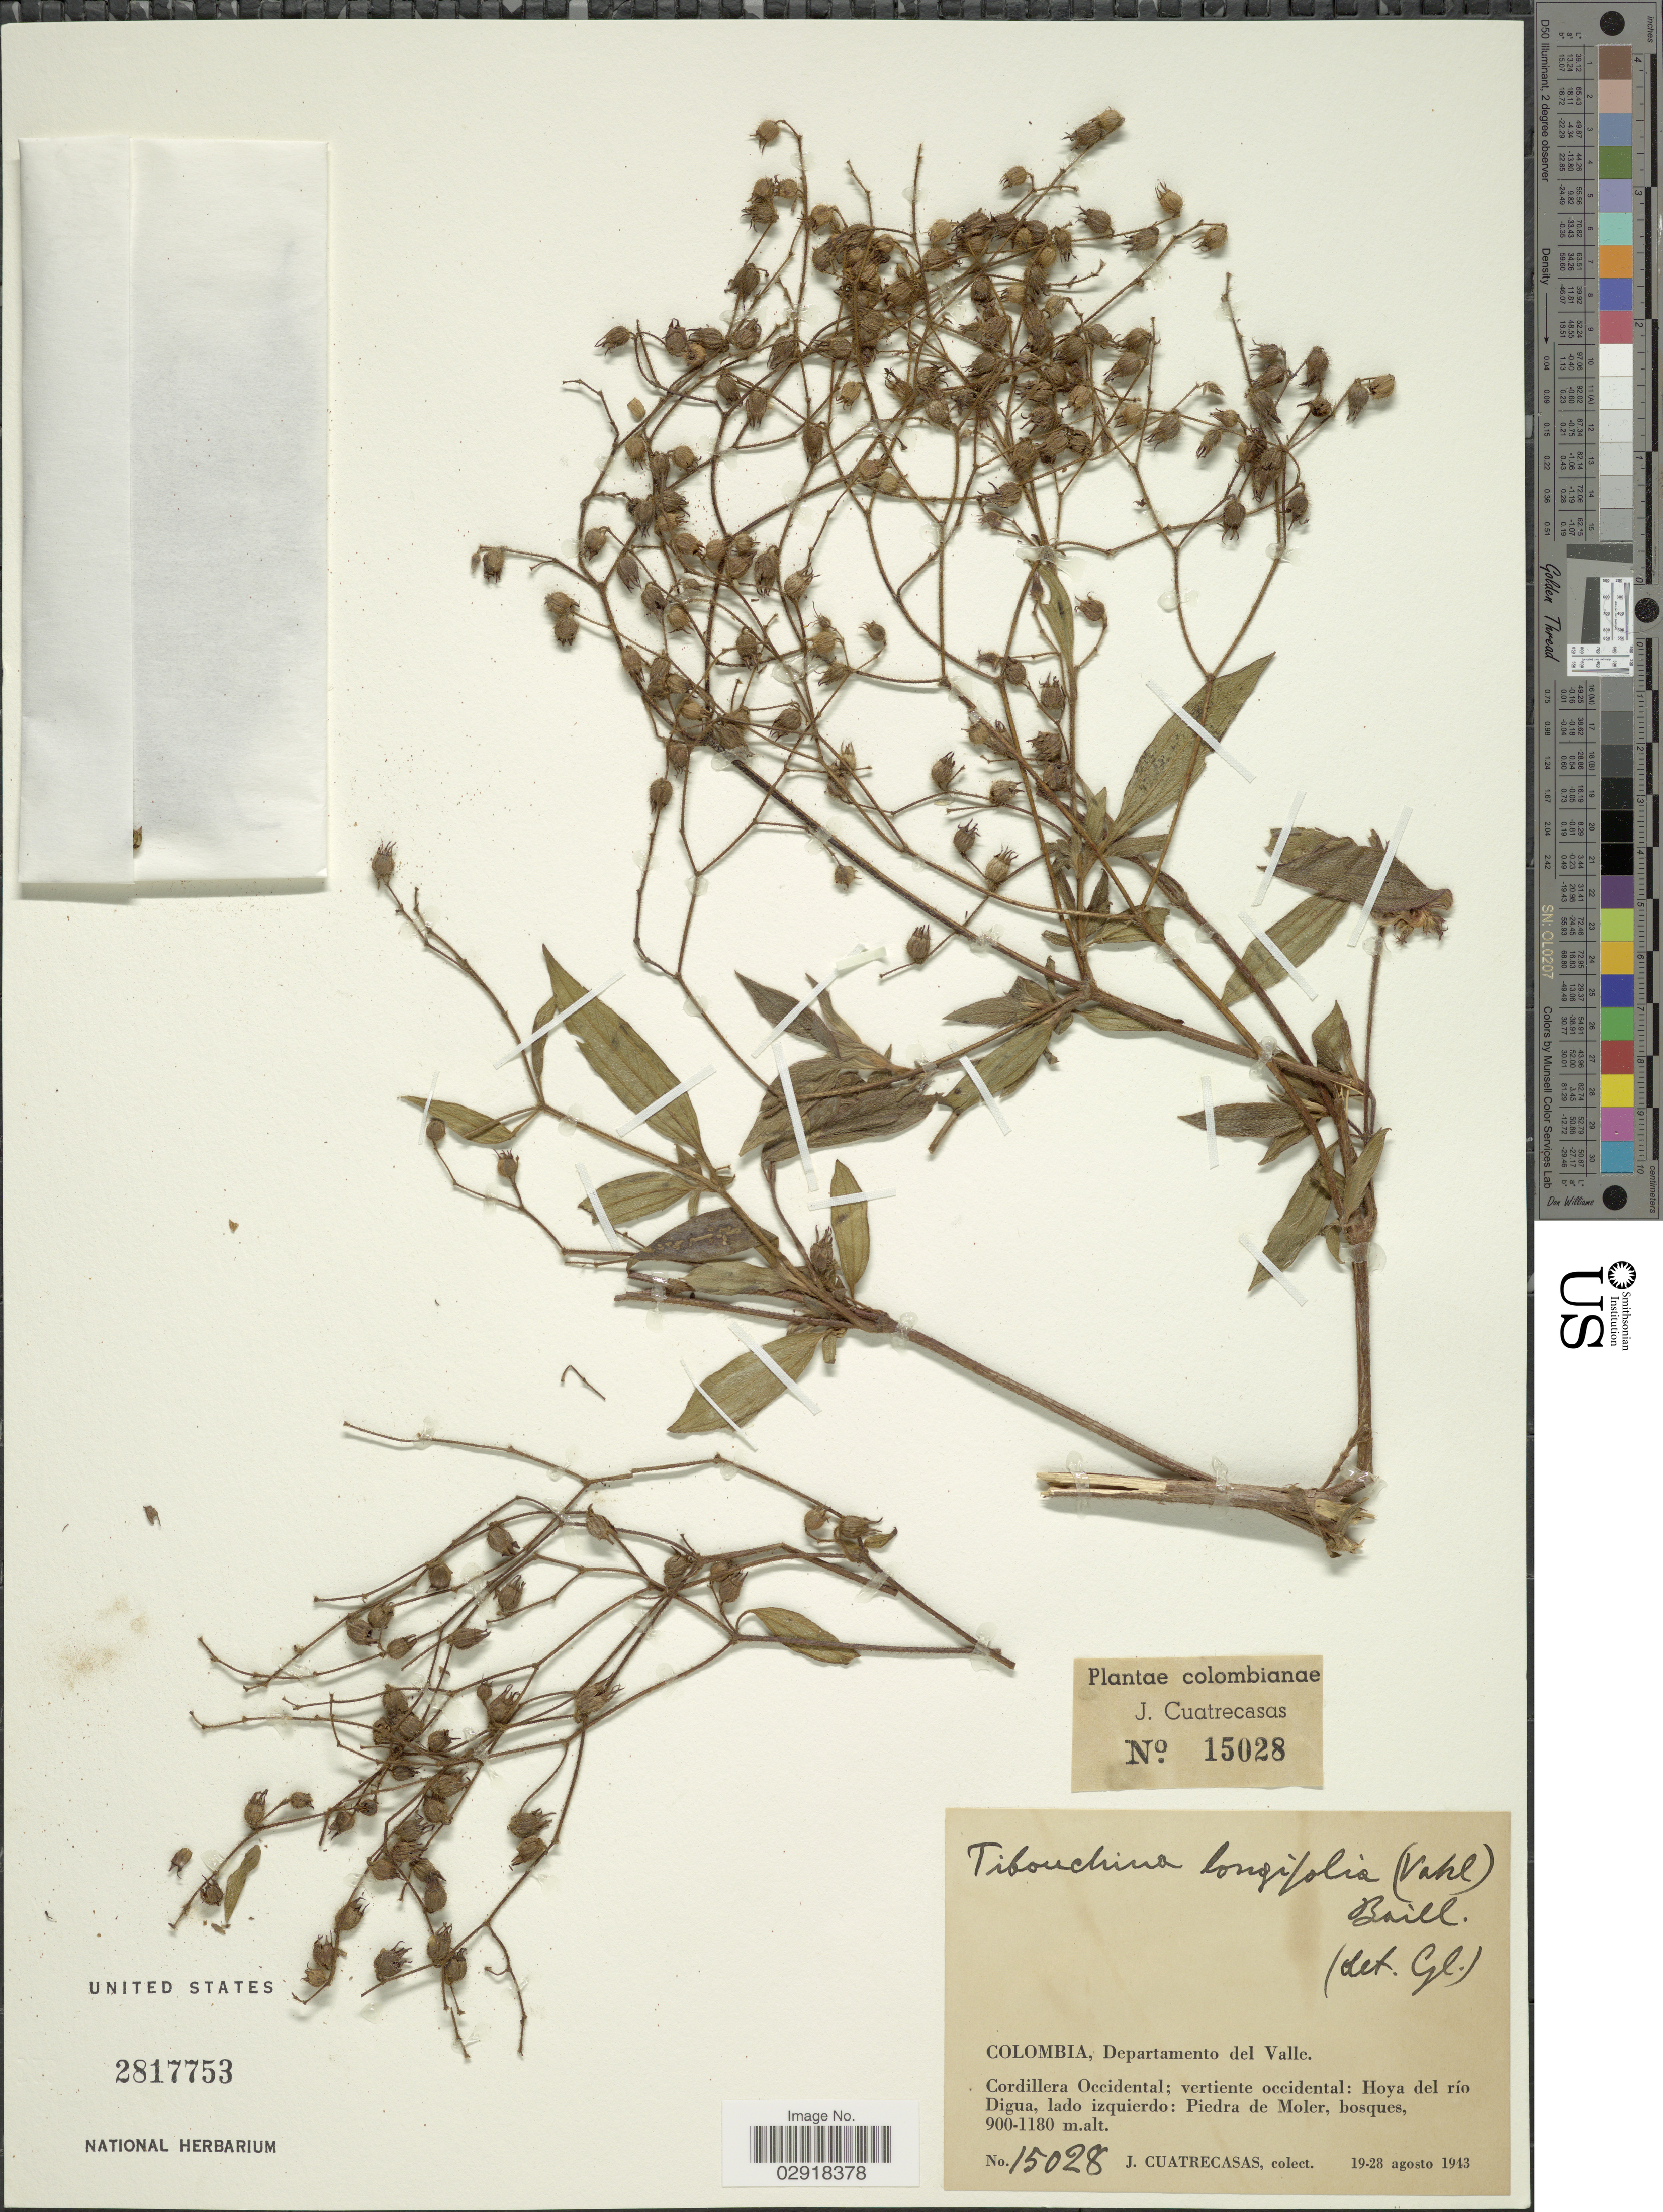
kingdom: Plantae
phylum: Tracheophyta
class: Magnoliopsida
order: Myrtales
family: Melastomataceae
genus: Chaetogastra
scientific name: Chaetogastra longifolia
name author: (Vahl) DC.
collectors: J. Cuatrecasas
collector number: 15028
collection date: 1943-08-19/1943-08-28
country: Colombia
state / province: Valle del Cauca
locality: Departamento del Valle, Cordillera Occidental, vertiente occidental, Hoya del río Digua, lado izquierdo, Piedra de Moler.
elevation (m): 900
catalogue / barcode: US 2817753